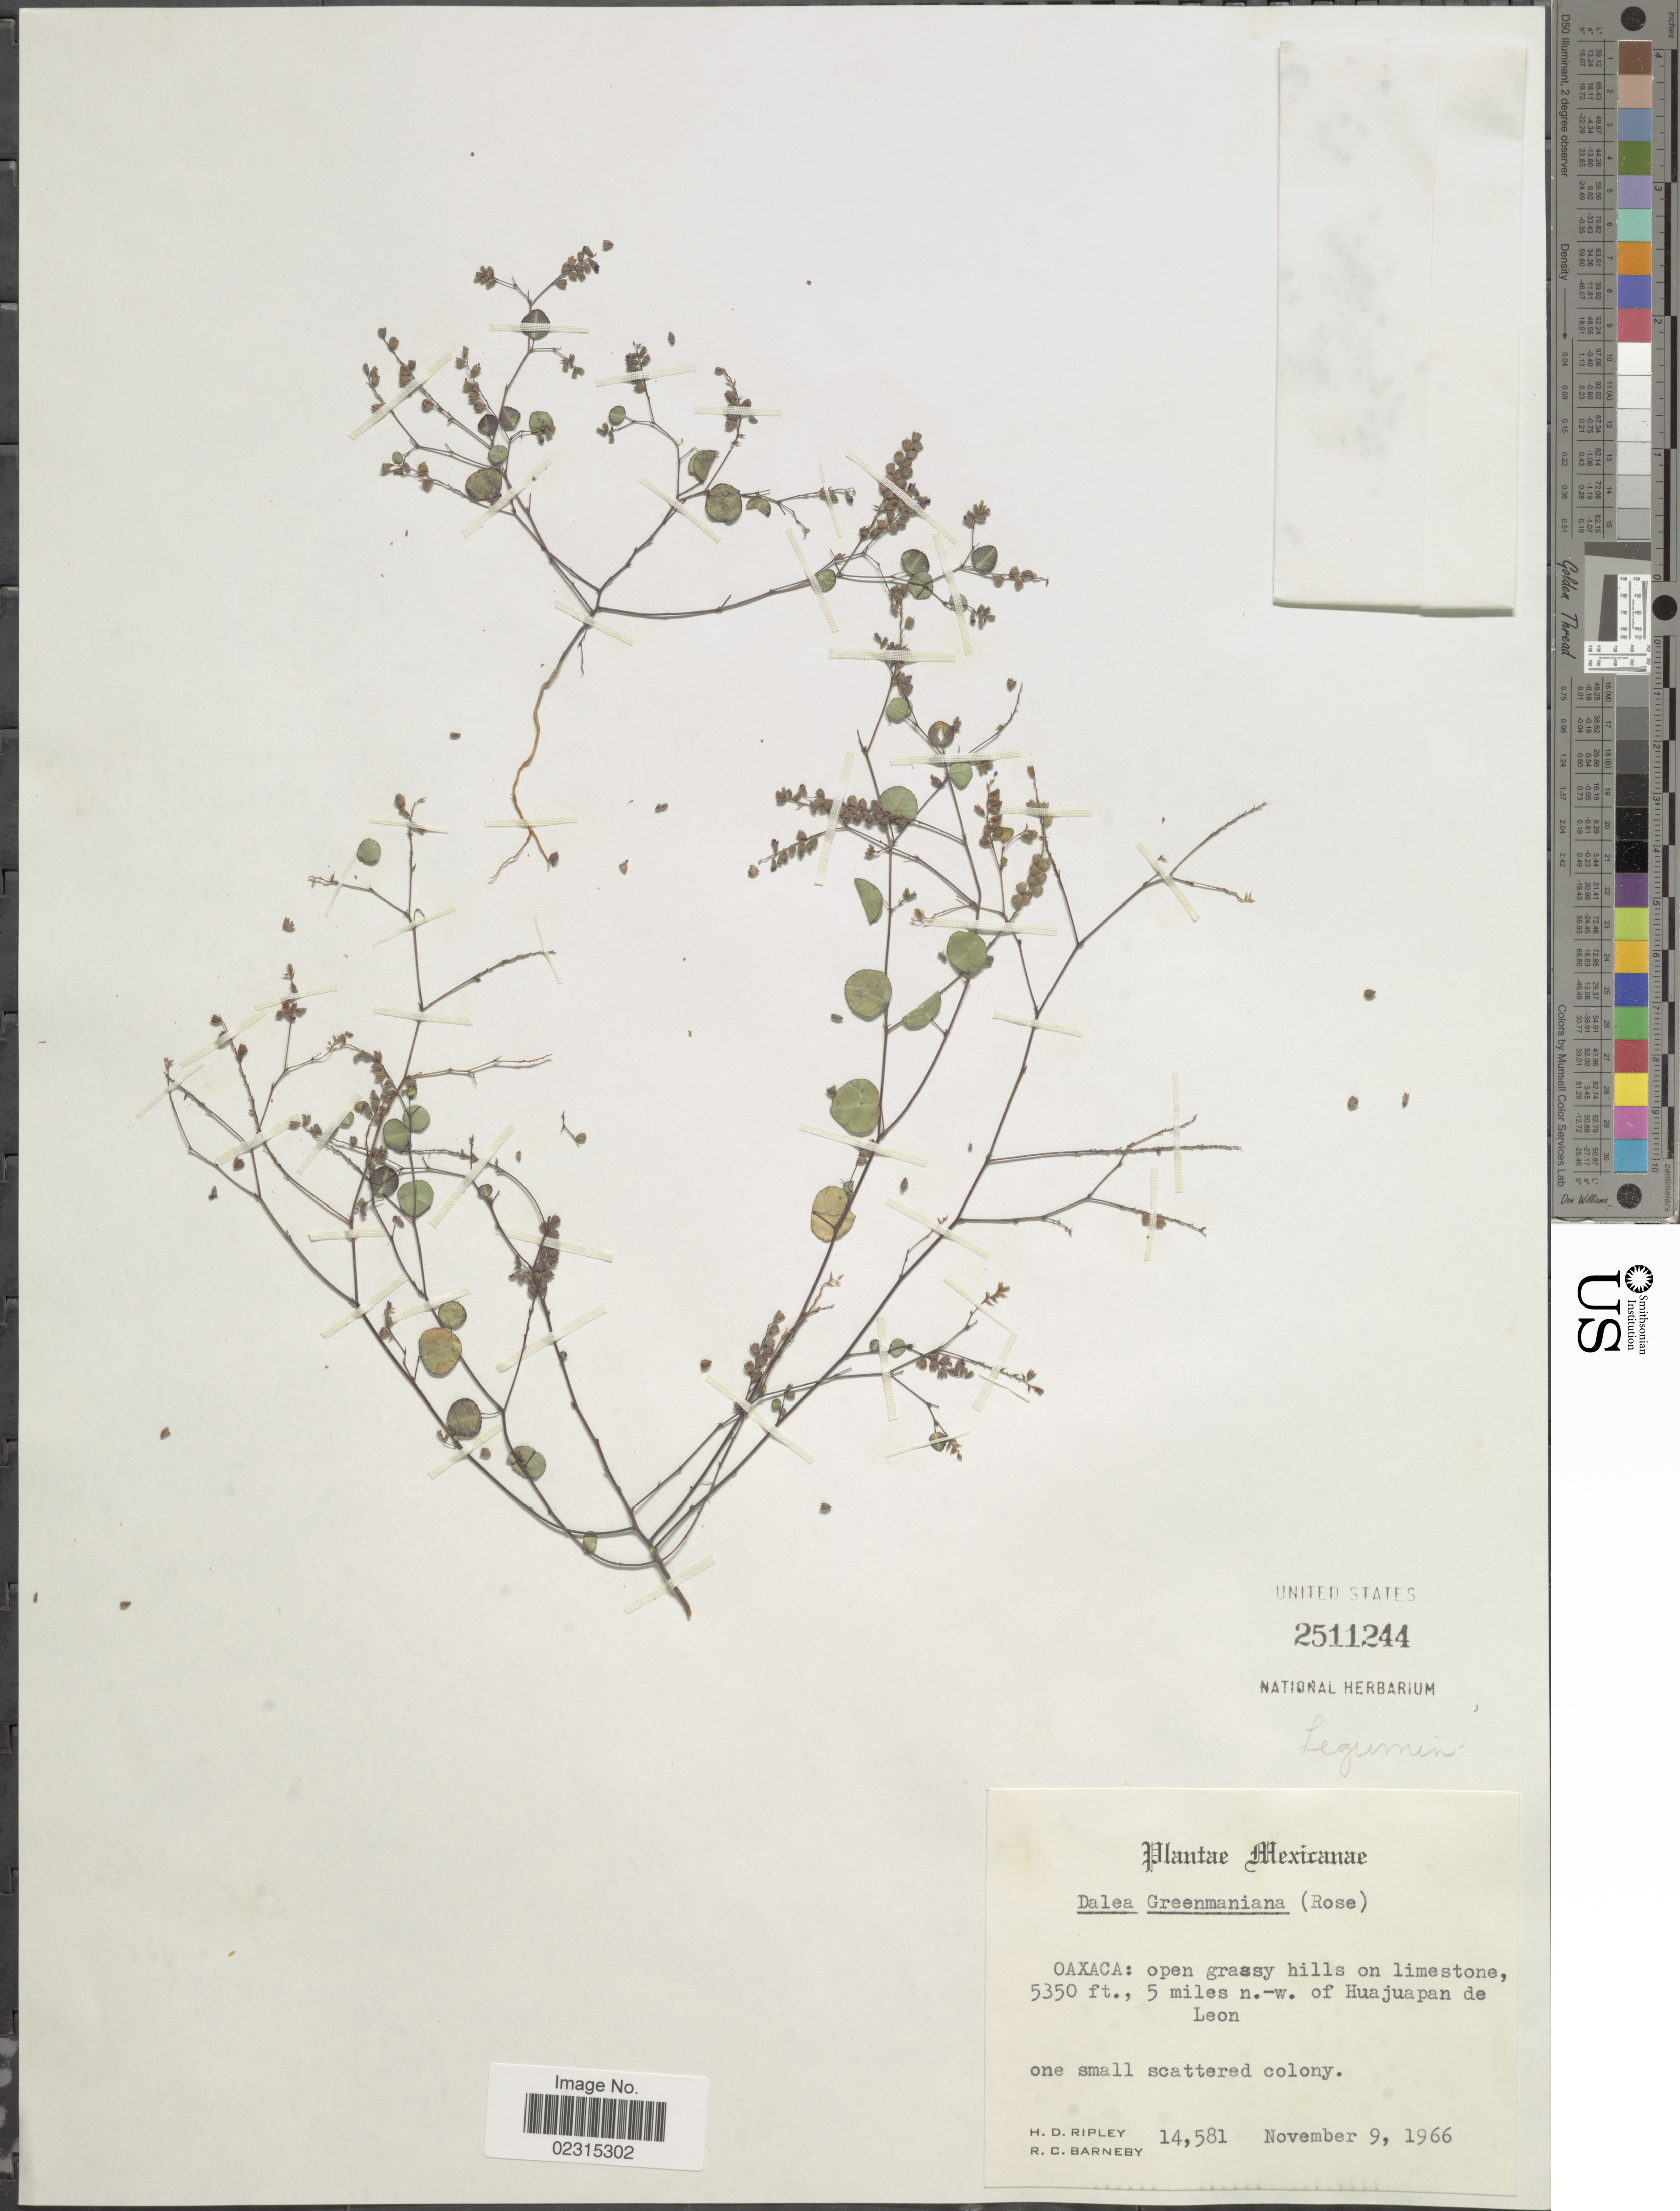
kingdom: Plantae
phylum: Tracheophyta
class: Magnoliopsida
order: Fabales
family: Fabaceae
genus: Marina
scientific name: Marina greenmaniana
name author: (Rose) Barneby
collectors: H. Ripley & R. C. Barneby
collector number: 14581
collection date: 1966-11-09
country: Mexico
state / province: Oaxaca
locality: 5 miles n.-w. of Huajuapan de Leon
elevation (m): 1631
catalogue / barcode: US 2511244